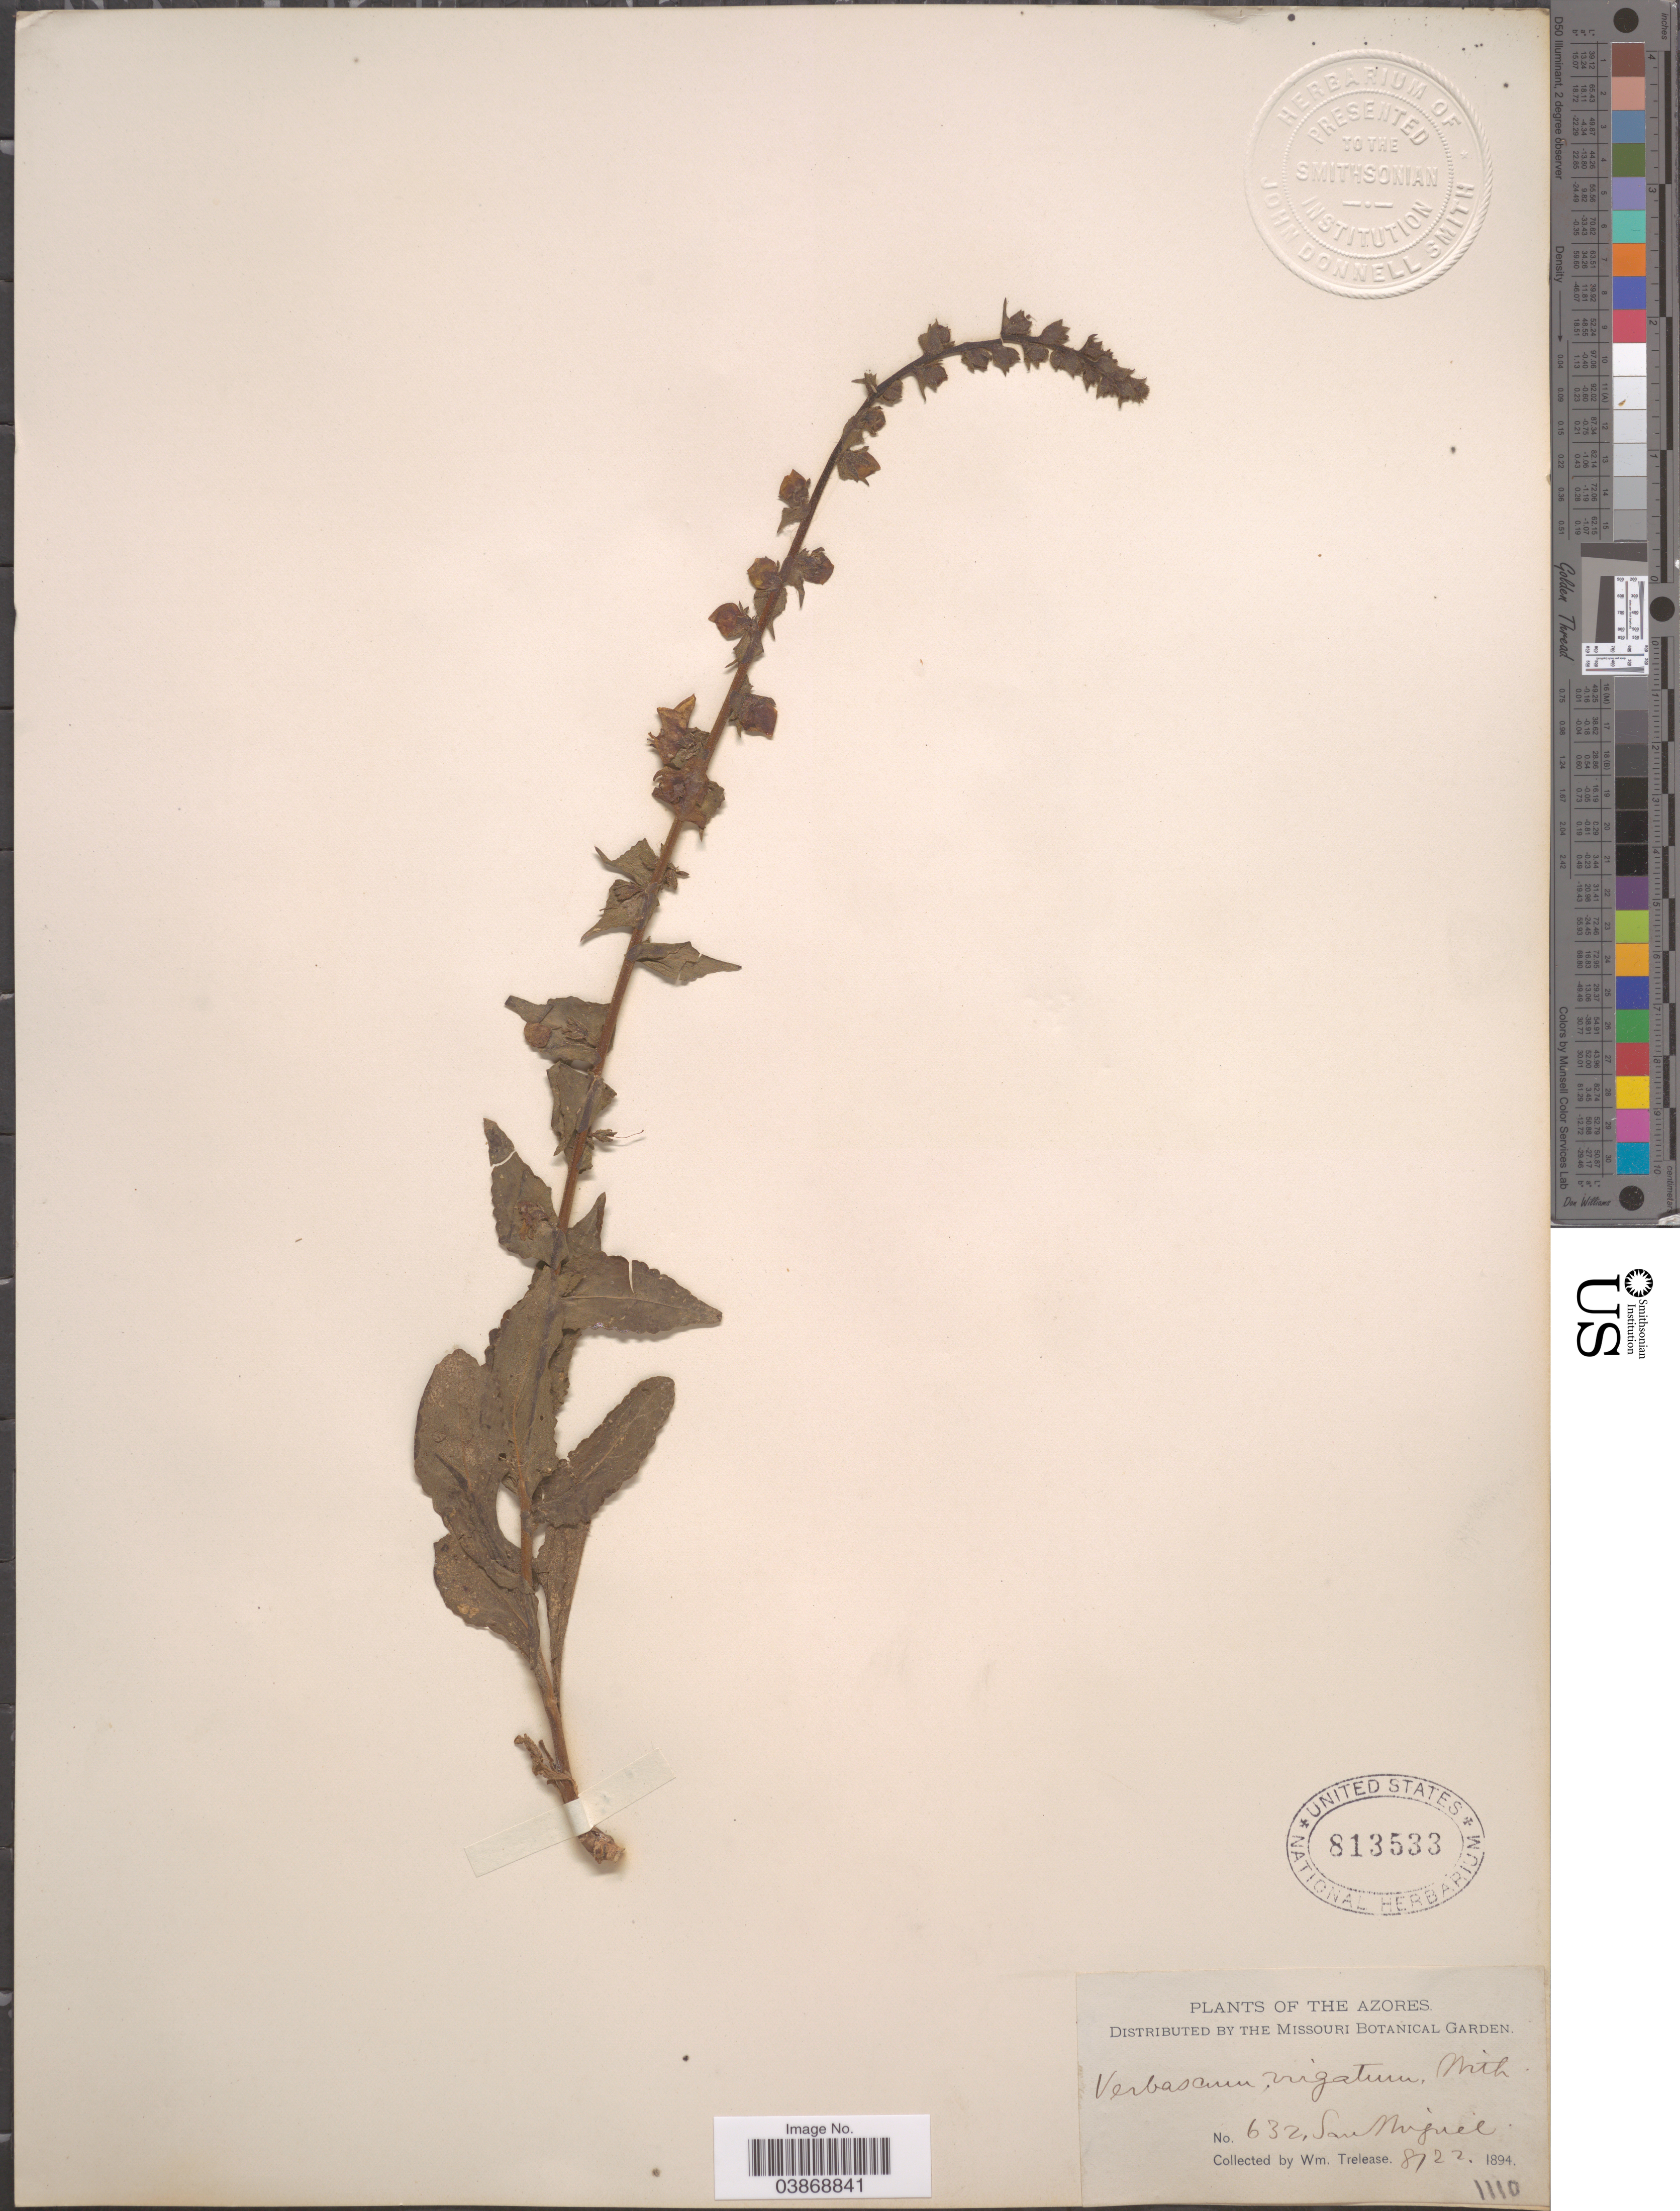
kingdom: Plantae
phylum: Tracheophyta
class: Magnoliopsida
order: Lamiales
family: Scrophulariaceae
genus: Verbascum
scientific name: Verbascum thapsus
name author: L.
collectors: W. Trelease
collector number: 632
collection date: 1894-08-22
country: Portugal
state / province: Azores (Aut. Reg.)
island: São Miguel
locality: San Miguel.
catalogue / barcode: US 813533